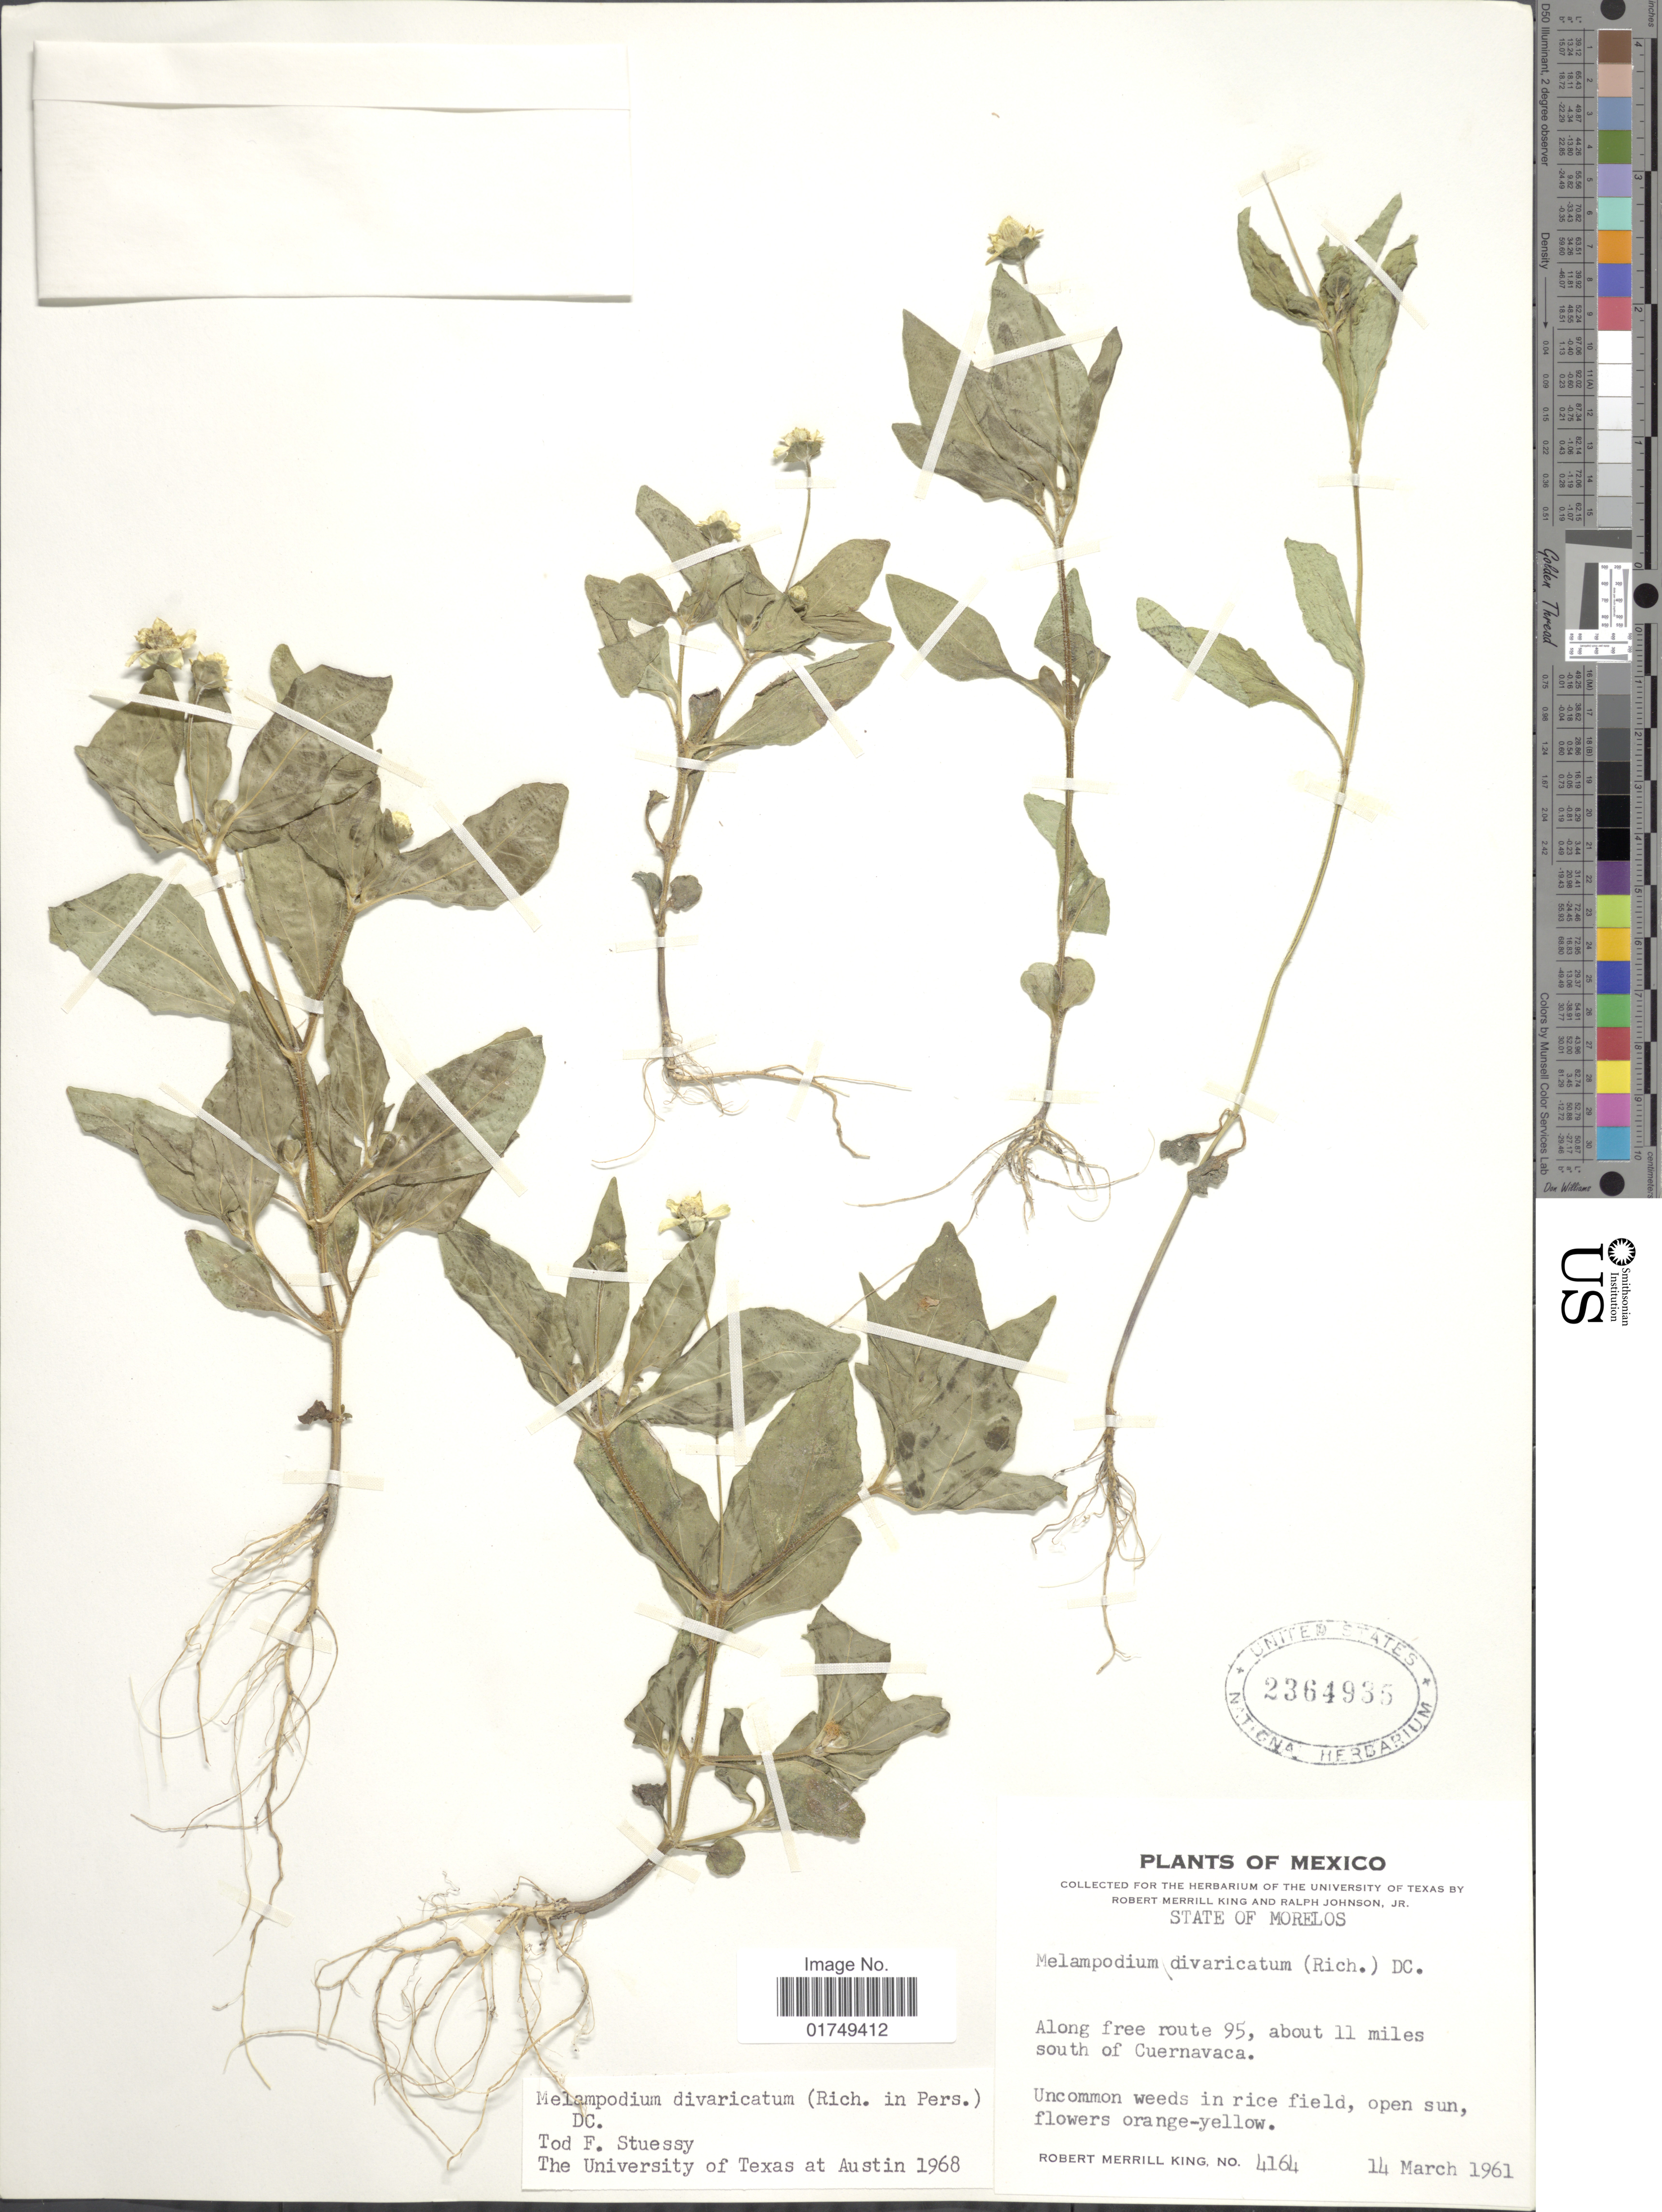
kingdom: Plantae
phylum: Tracheophyta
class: Magnoliopsida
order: Asterales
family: Asteraceae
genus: Melampodium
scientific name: Melampodium divaricatum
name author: (Rich.) DC.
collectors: R. M. King & R. Johnson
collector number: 4164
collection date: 1961-03-14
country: Mexico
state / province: Morelos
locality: Along free route 95, about 11 miles south of Cuernavaca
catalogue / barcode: US 2364935